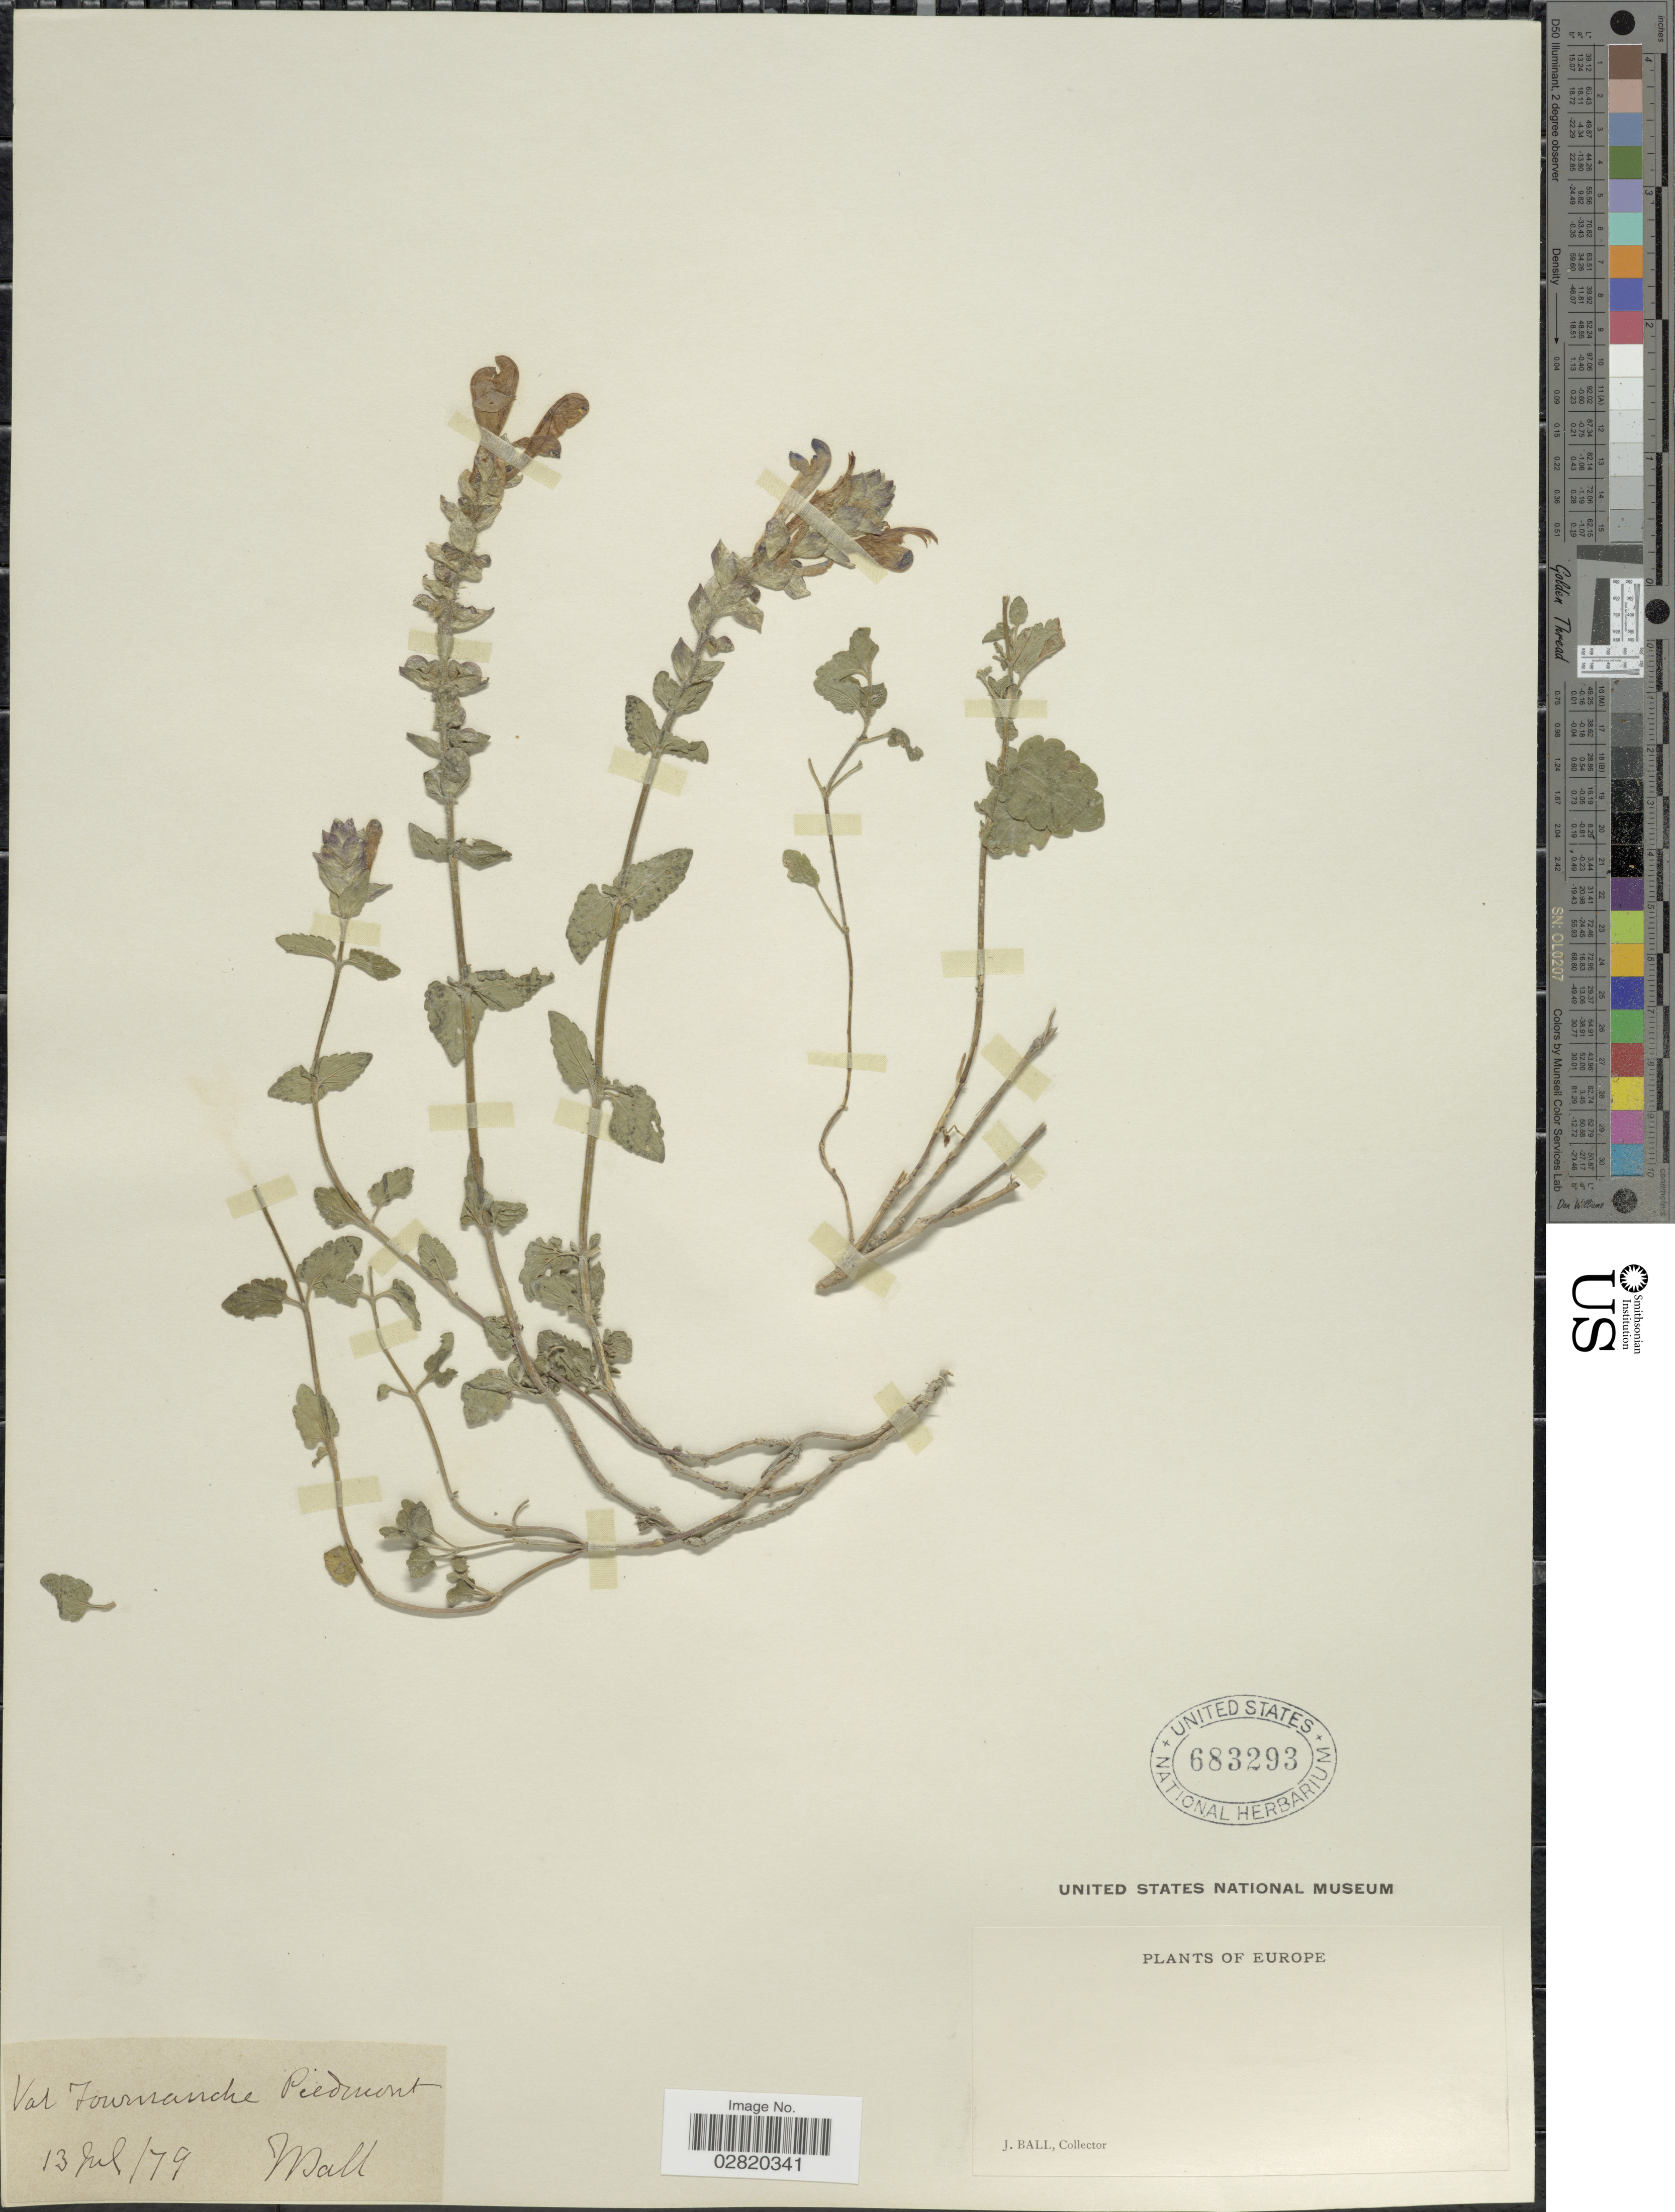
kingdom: Plantae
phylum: Tracheophyta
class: Magnoliopsida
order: Lamiales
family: Lamiaceae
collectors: J. Ball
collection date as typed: Transcribed d/m/y: 13/7/79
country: Italy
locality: Val Tournenche Piedmont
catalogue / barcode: US 683293